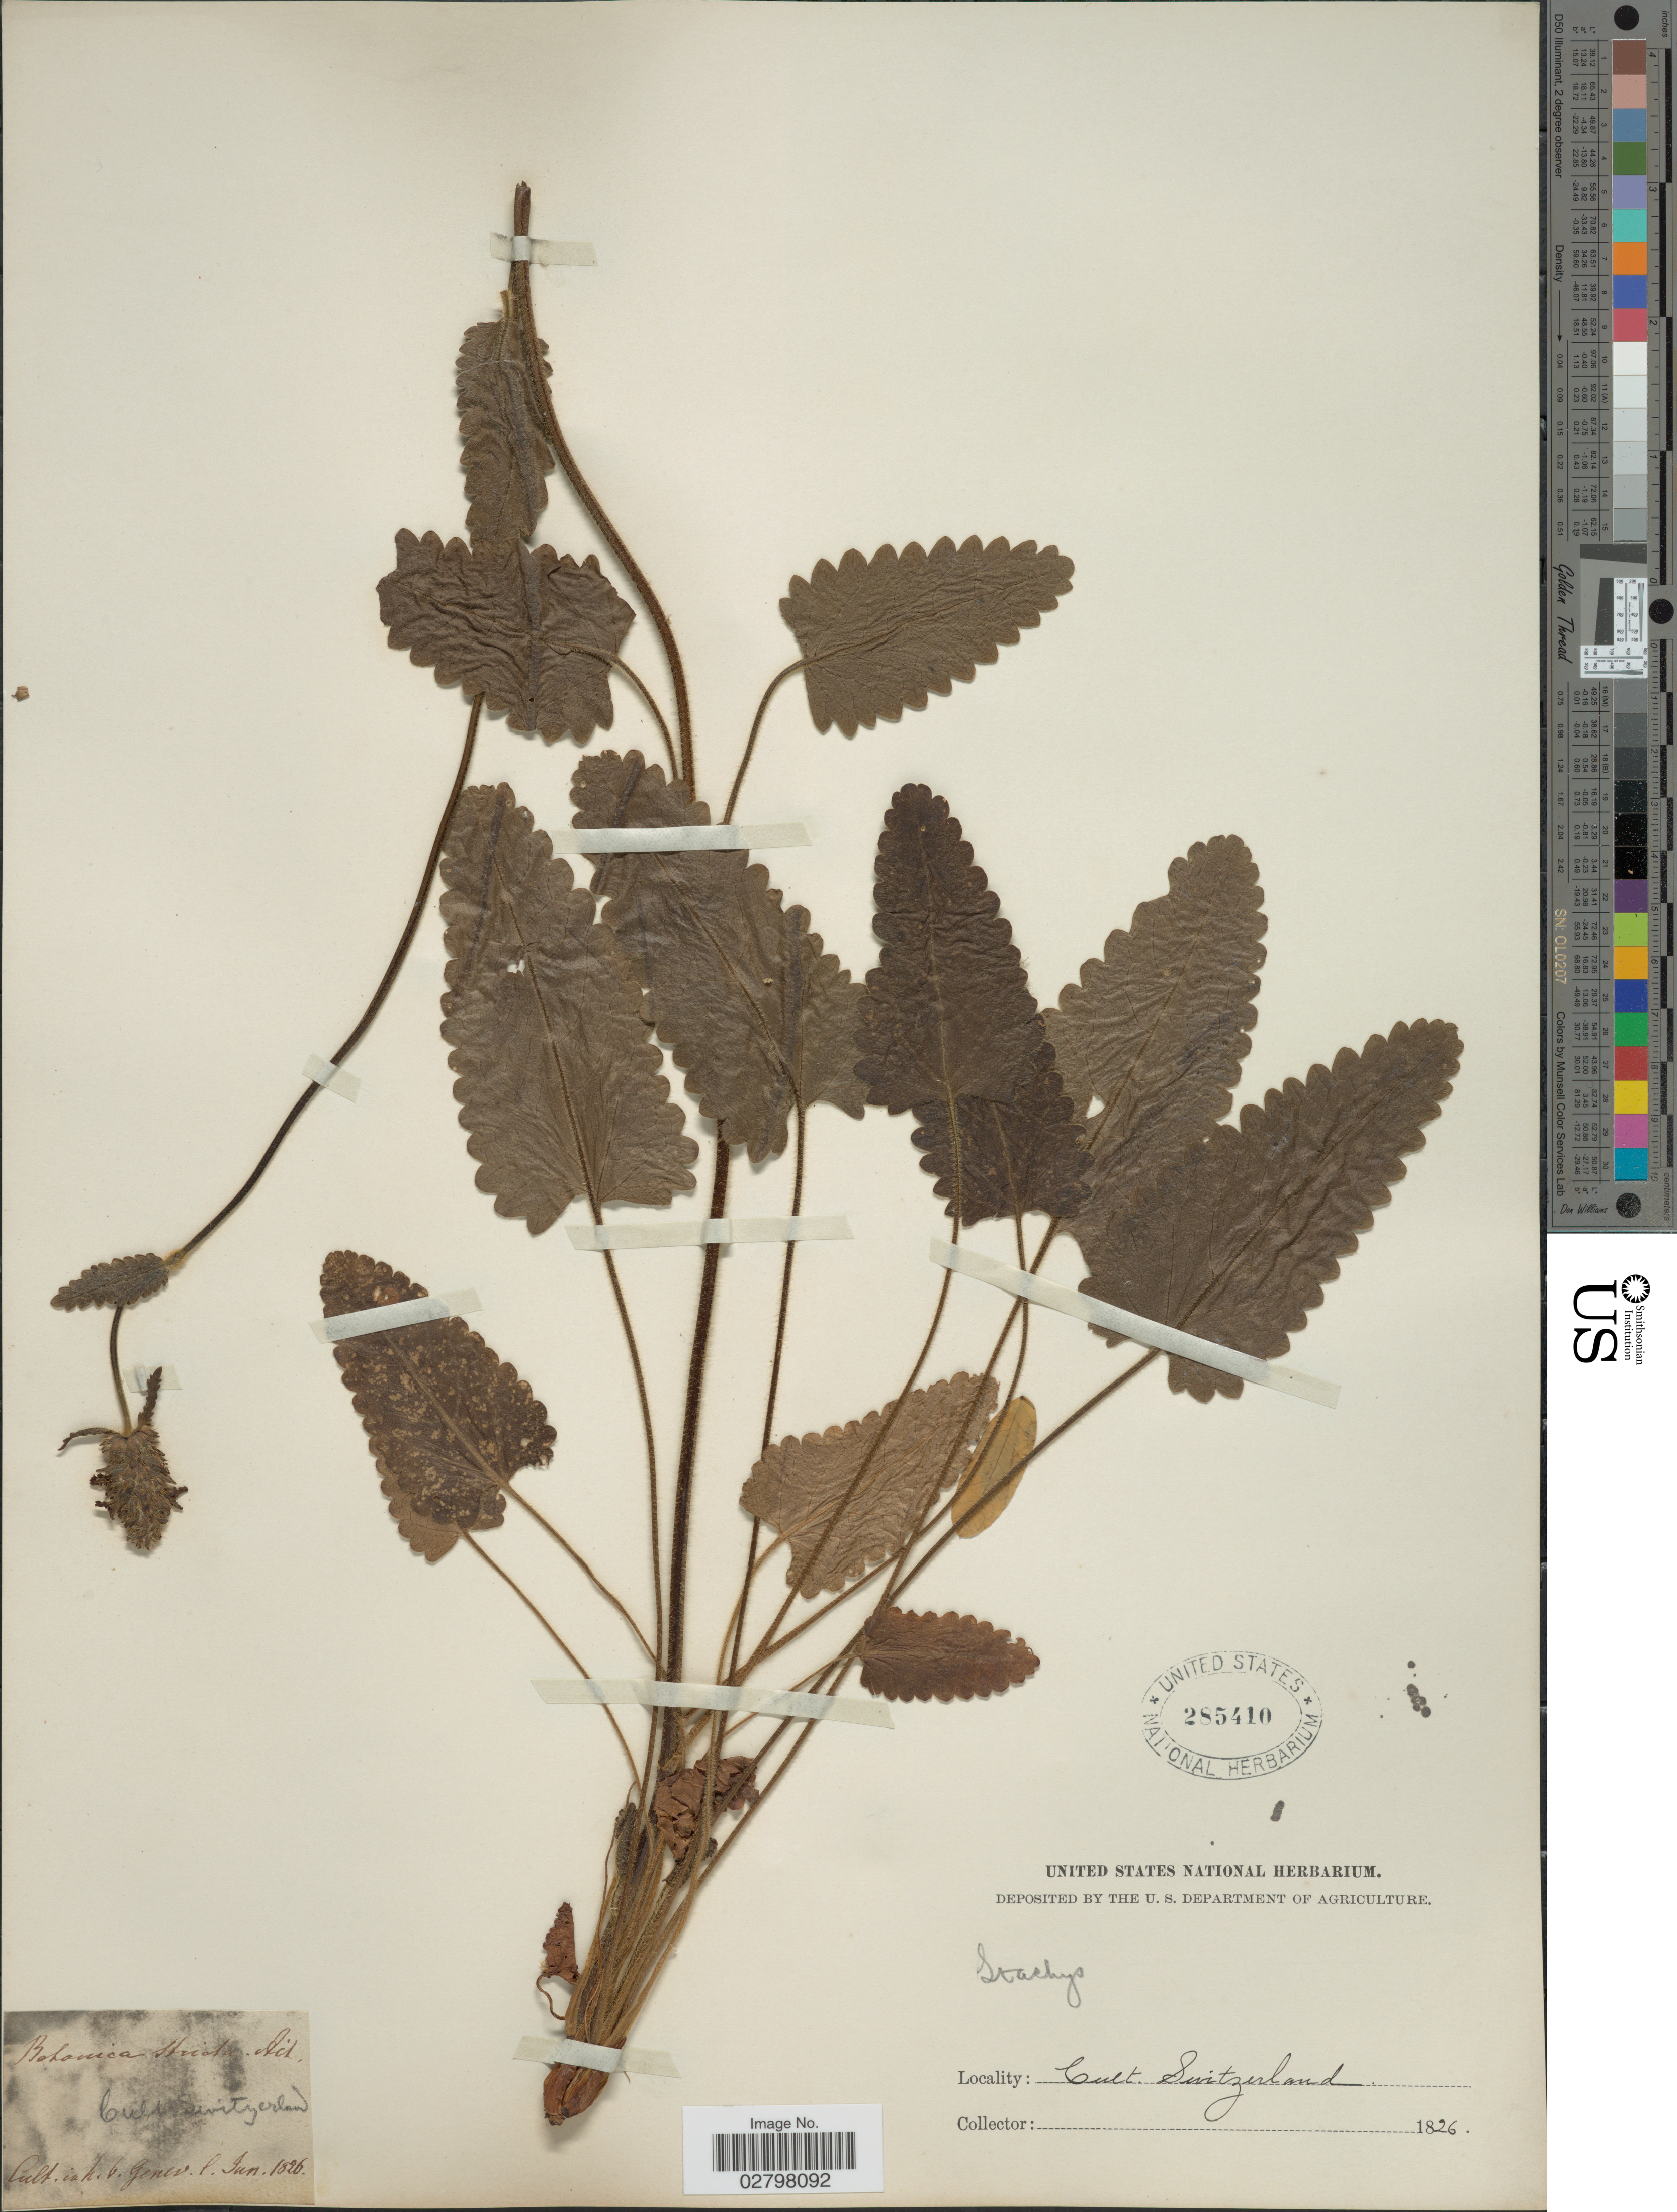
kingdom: Plantae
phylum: Tracheophyta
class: Magnoliopsida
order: Lamiales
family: Lamiaceae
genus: Stachys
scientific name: Stachys sp.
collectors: ex herb. United States National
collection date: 1826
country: Switzerland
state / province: Genève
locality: Cult. in h. b. Genev.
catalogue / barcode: US 285410